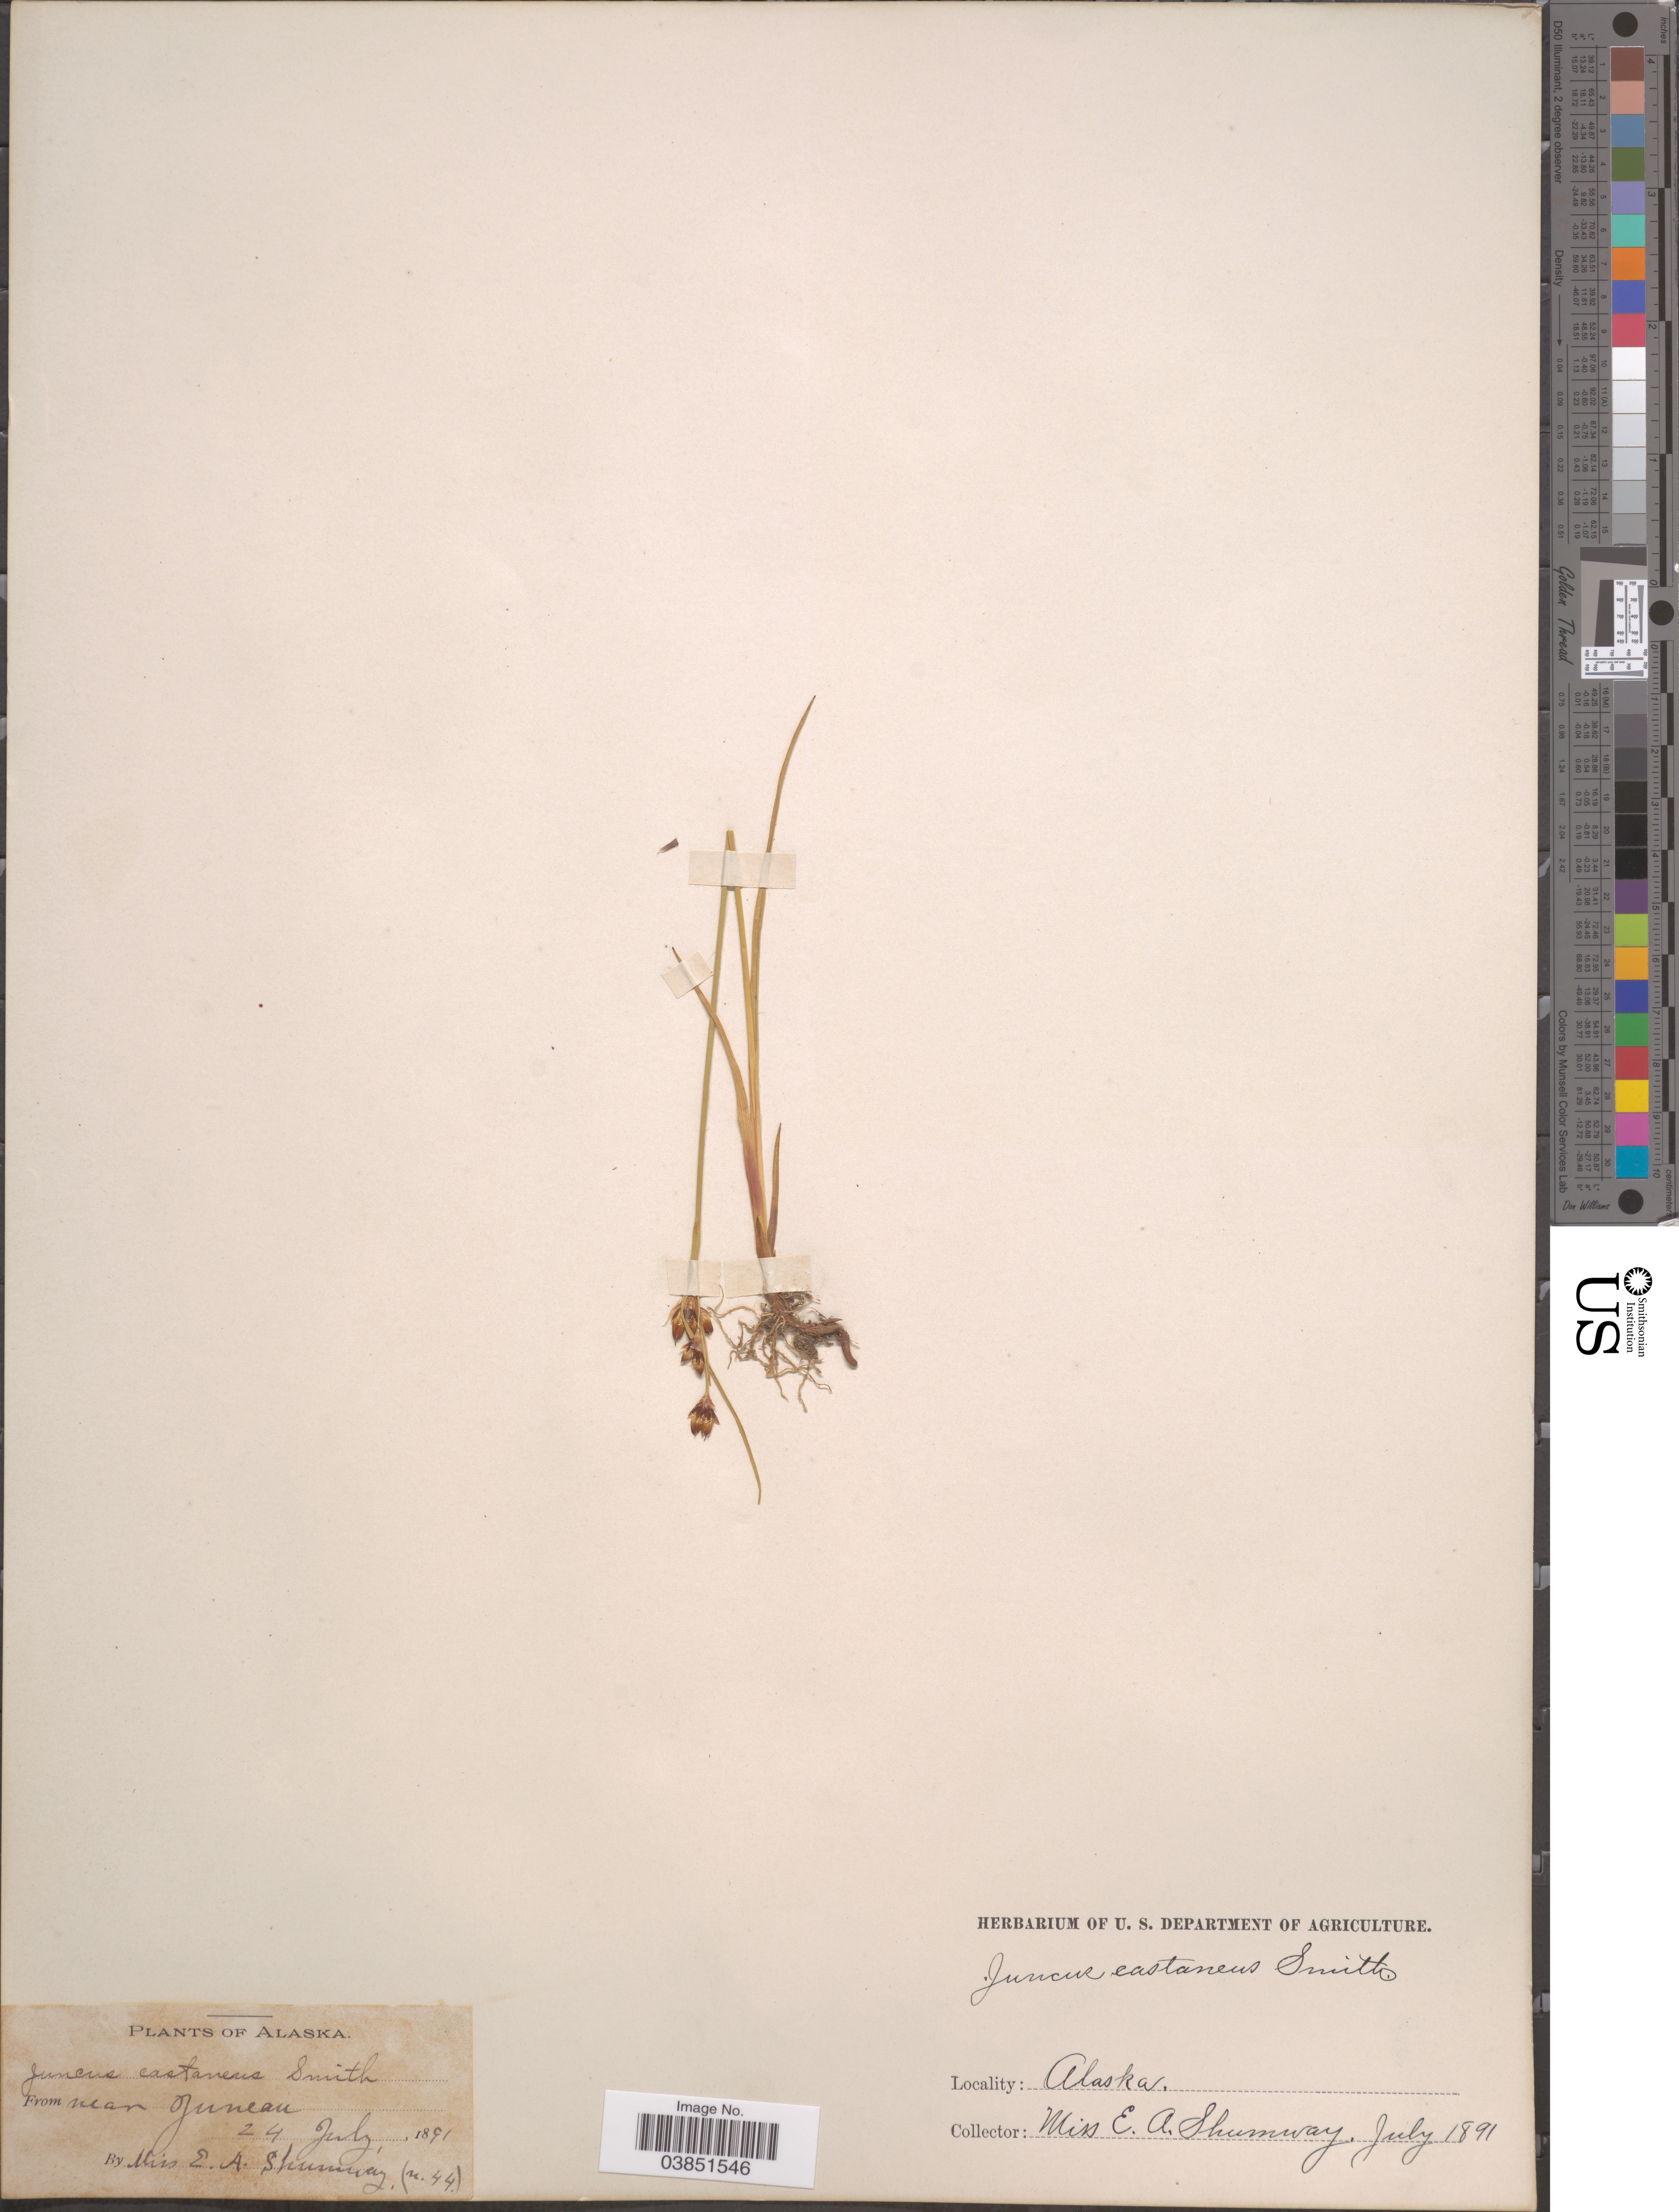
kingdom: Plantae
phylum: Tracheophyta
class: Liliopsida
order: Poales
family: Juncaceae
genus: Juncus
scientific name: Juncus castaneus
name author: Sm.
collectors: E. Shumway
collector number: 44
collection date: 1891-07-24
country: United States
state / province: Alaska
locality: Near Juneau.